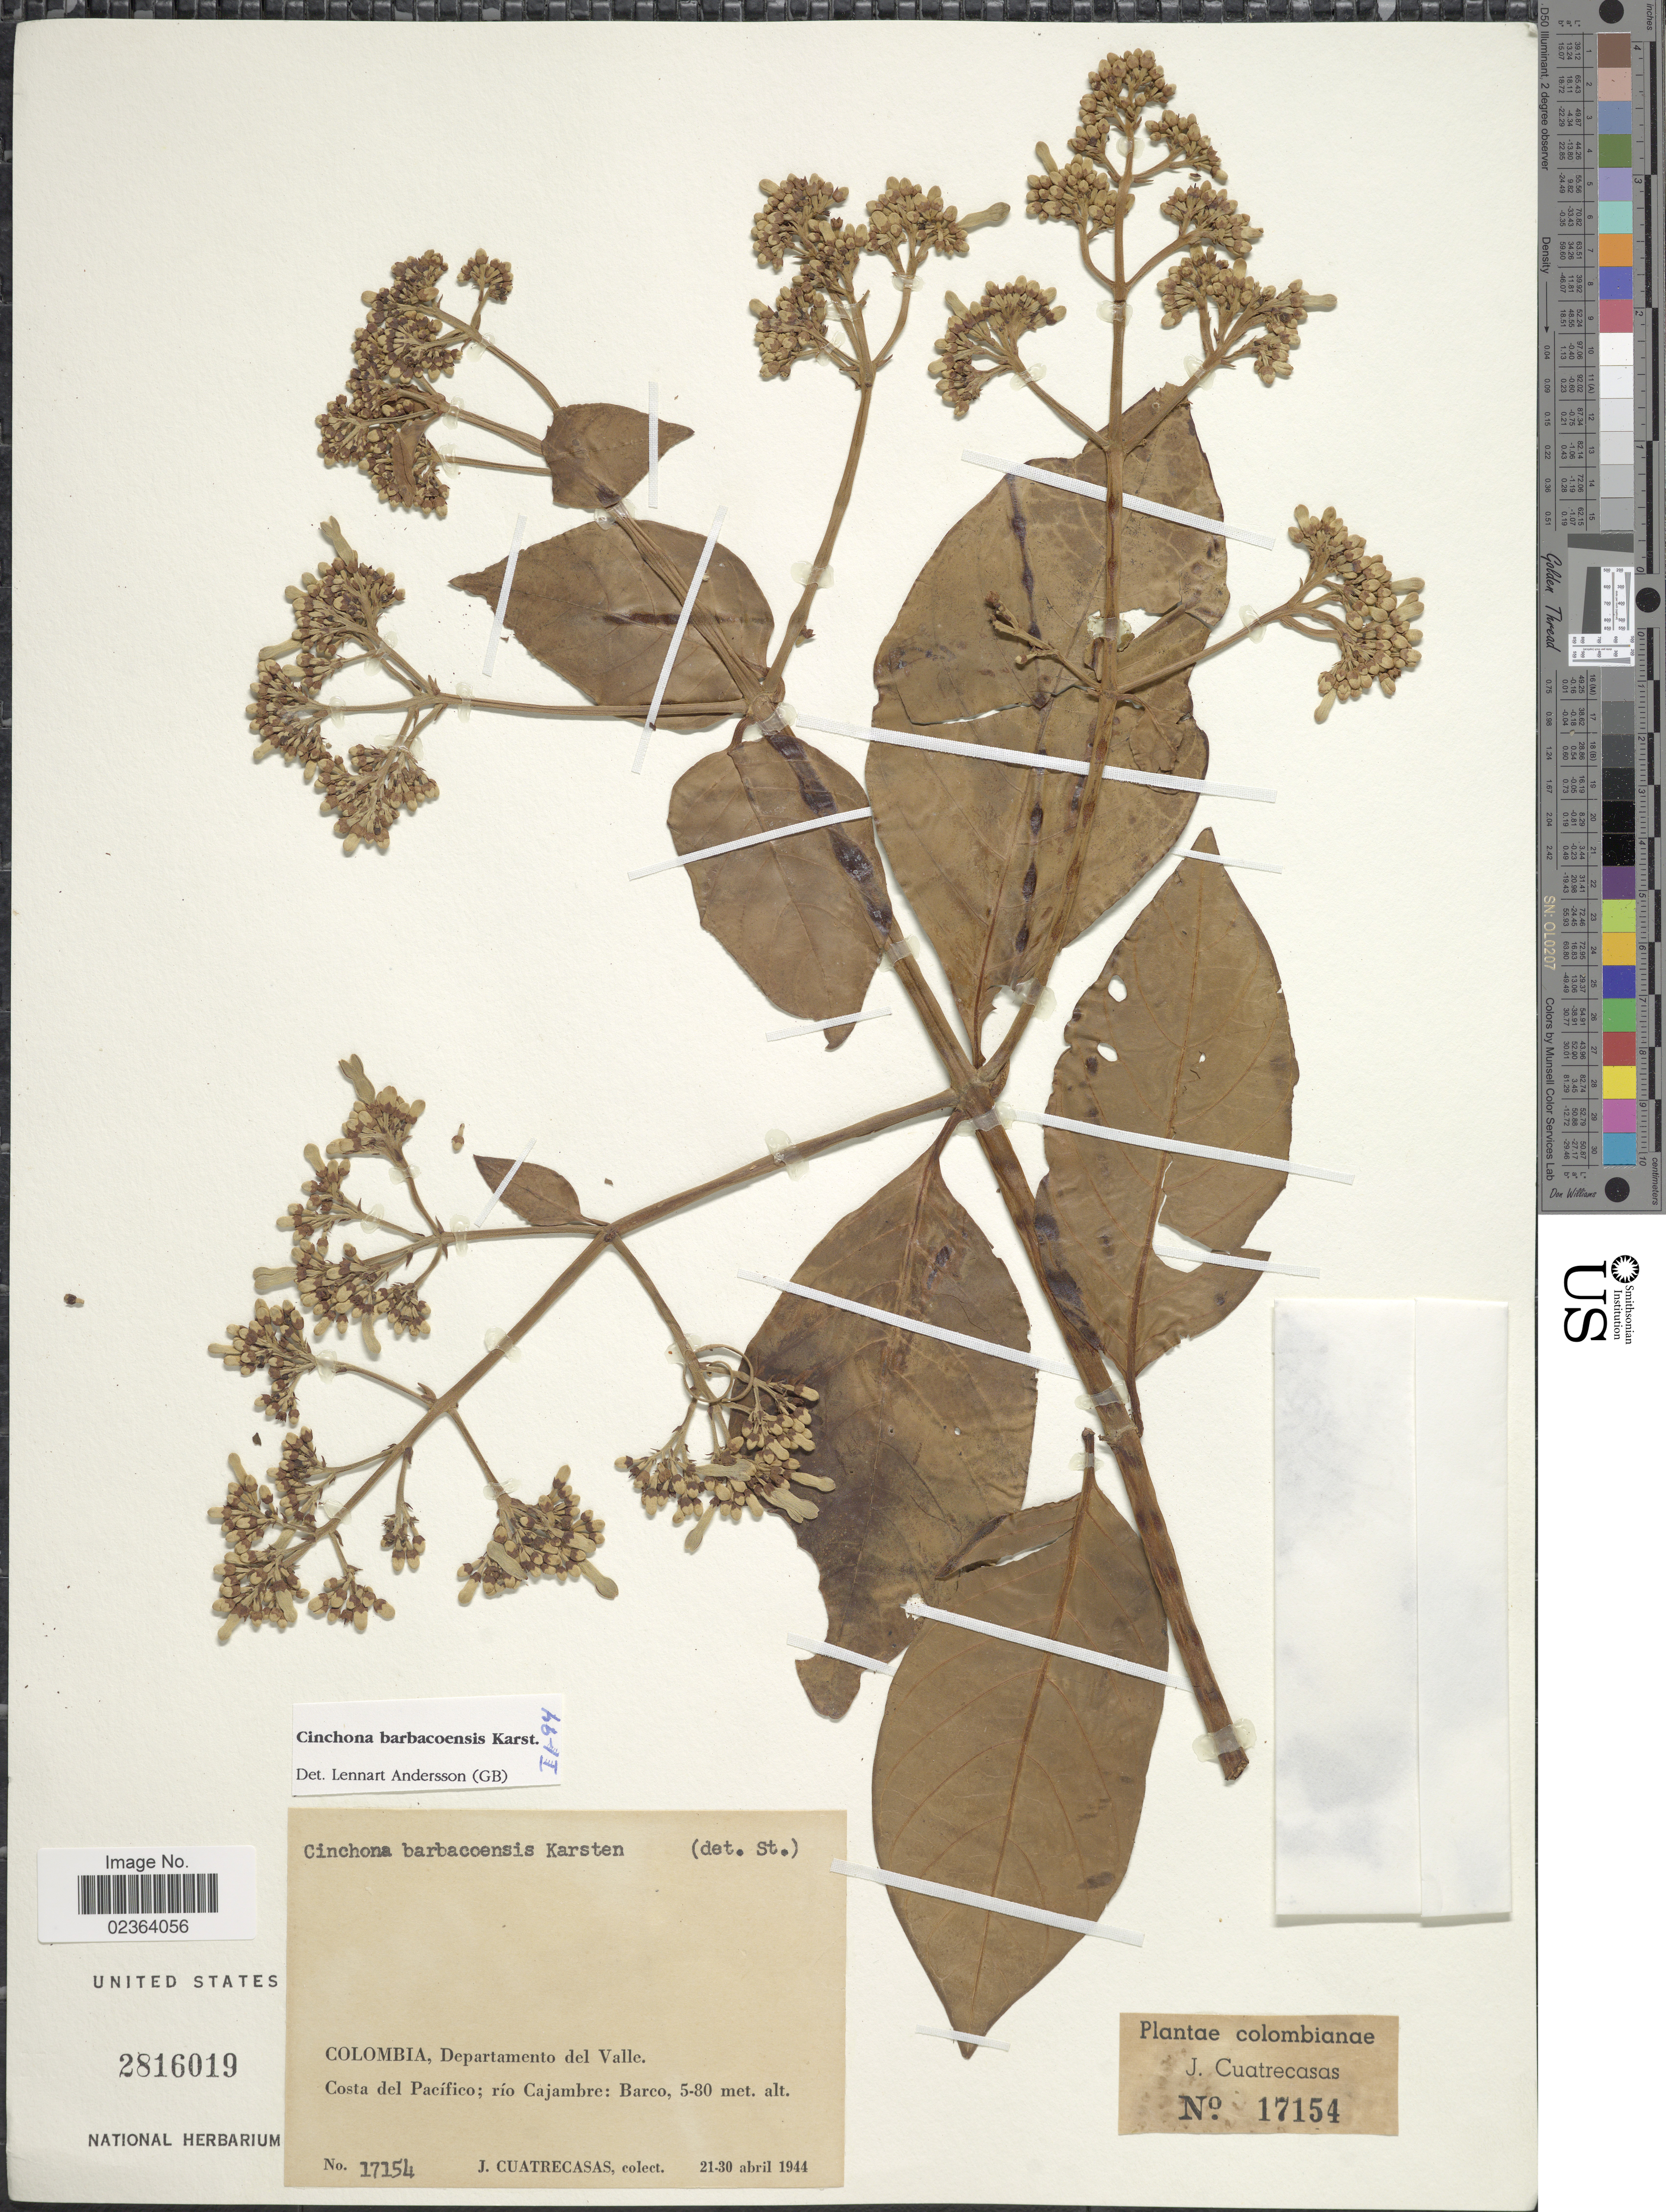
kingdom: Plantae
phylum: Tracheophyta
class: Magnoliopsida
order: Gentianales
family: Rubiaceae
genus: Cinchona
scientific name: Cinchona barbacoensis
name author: L.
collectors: J. Cuatrecasas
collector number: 17154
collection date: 1944-04-21/1944-04-30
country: Colombia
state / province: Valle del Cauca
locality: Colombia, Departamento del Valle, Costa del Pacifico; rio Cajambre: Barco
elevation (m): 5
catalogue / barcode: US 2816019